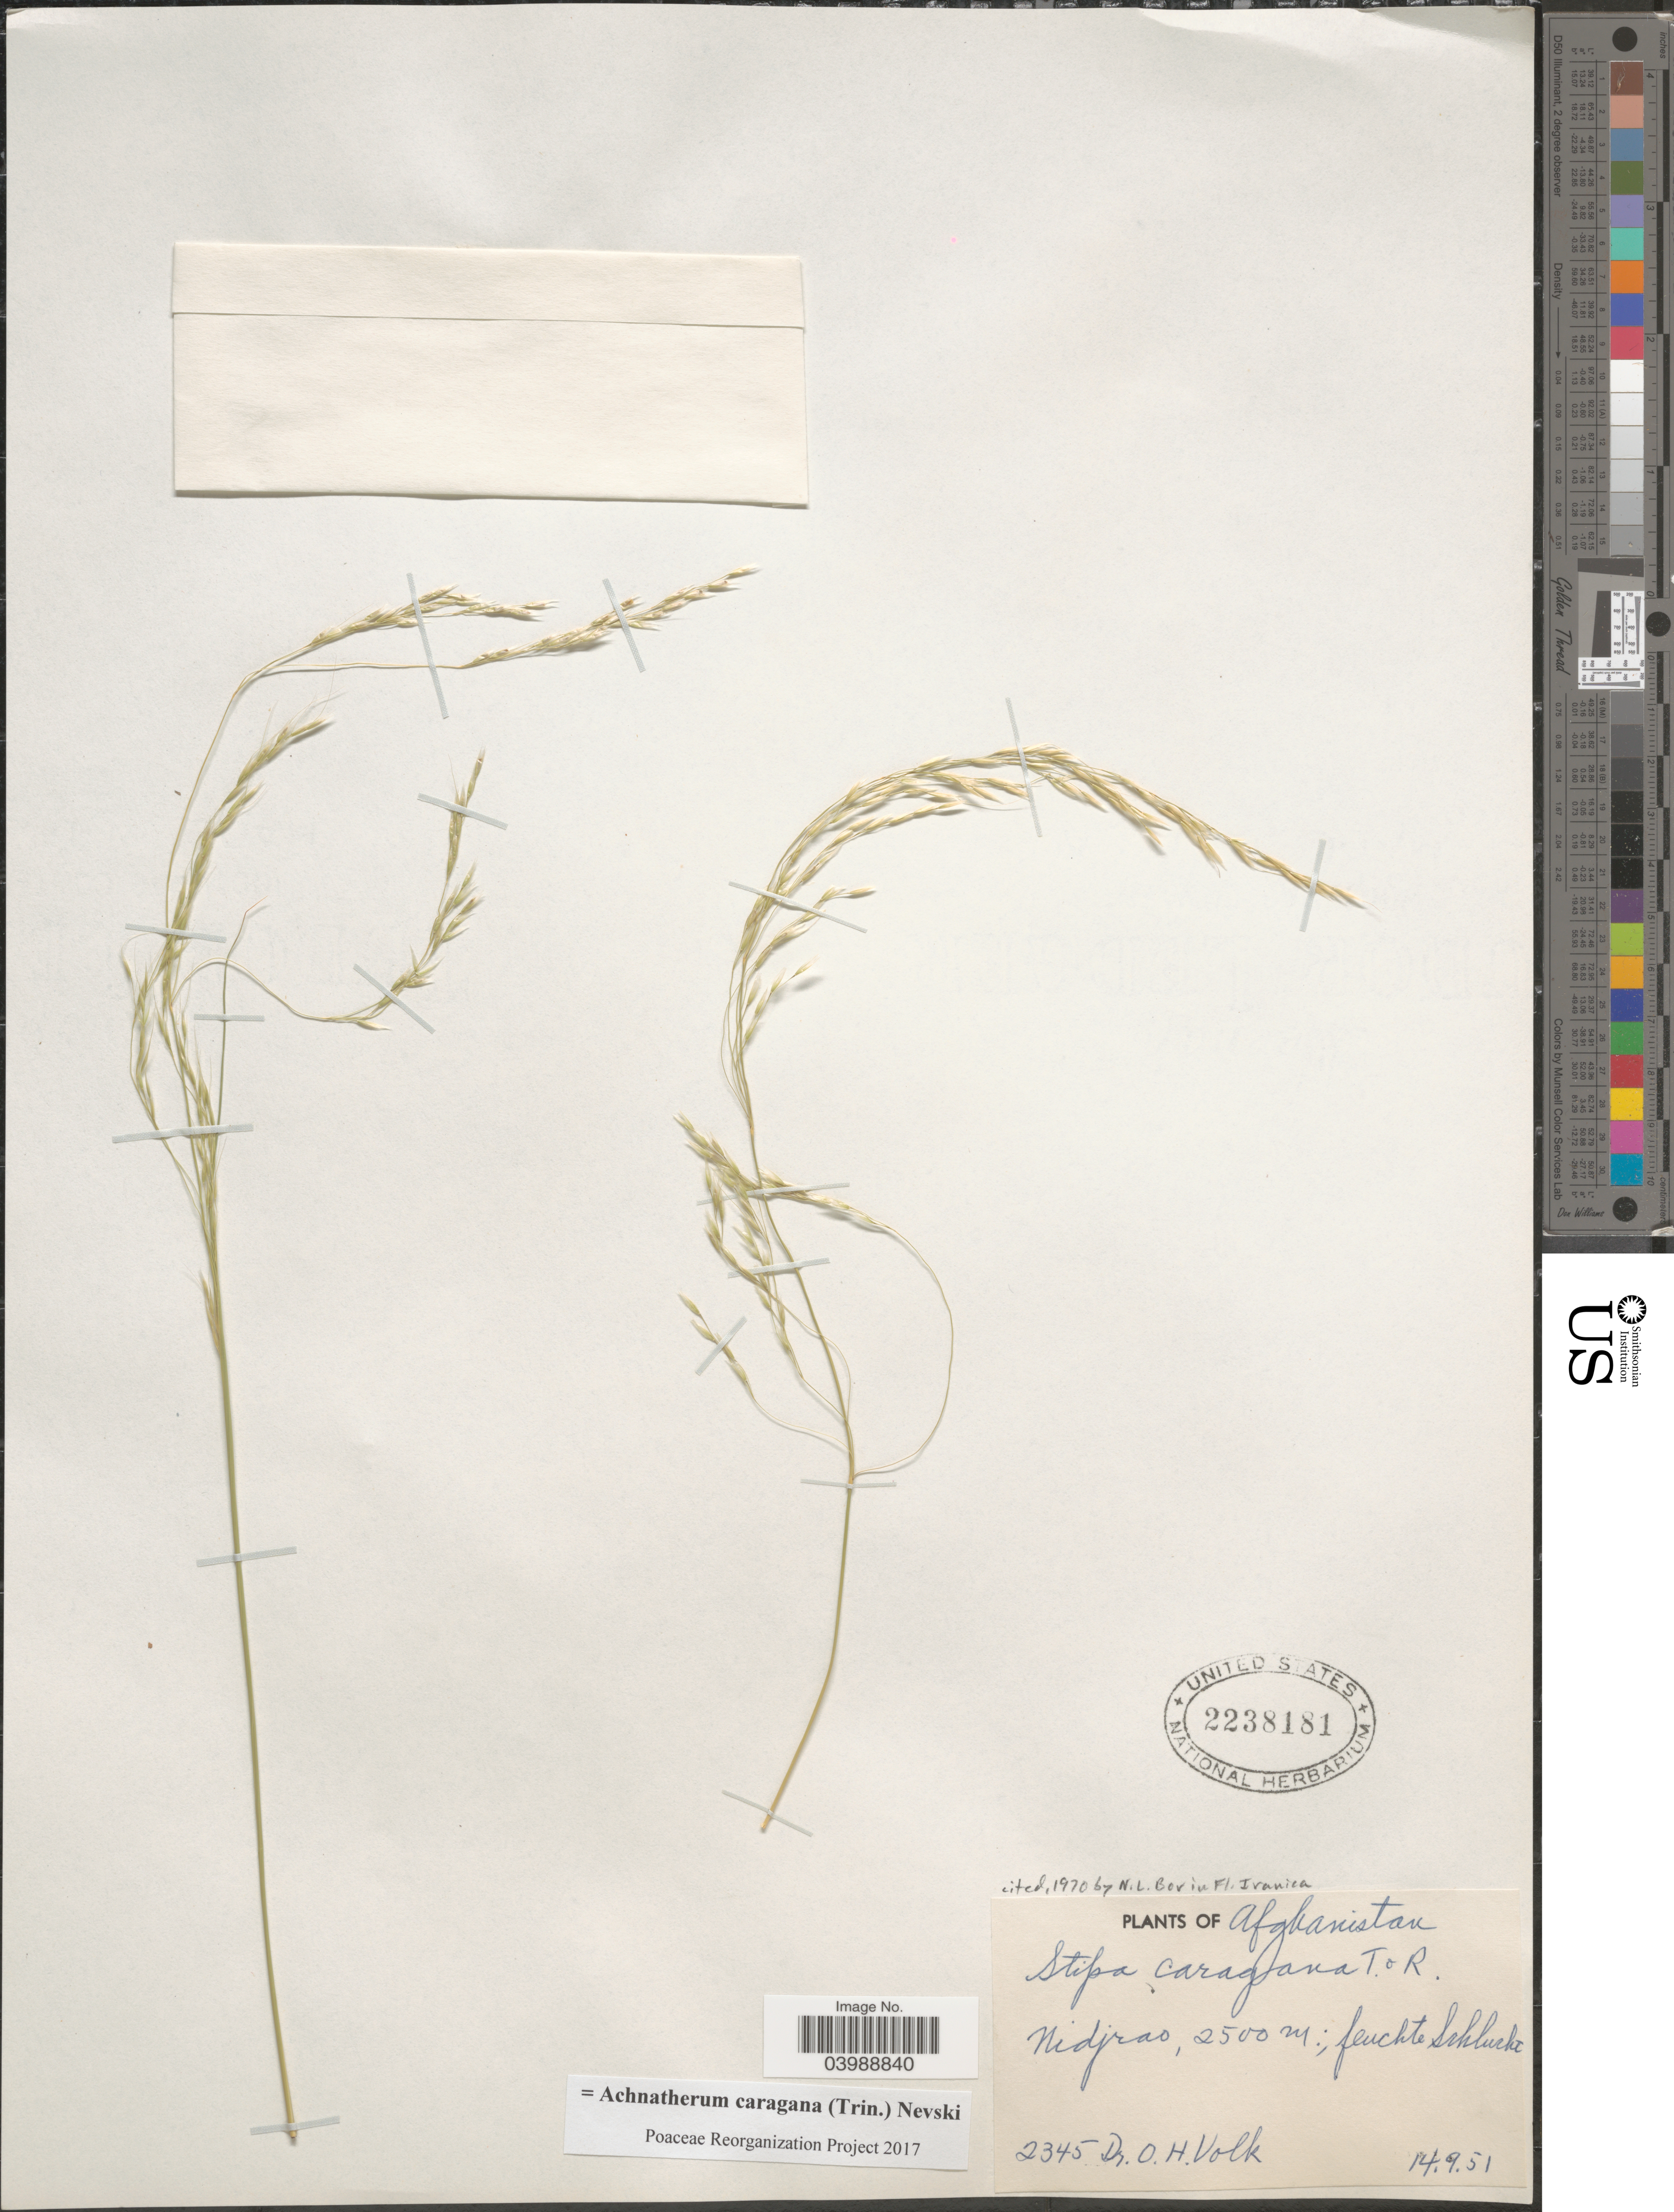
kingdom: Plantae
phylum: Tracheophyta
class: Liliopsida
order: Poales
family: Poaceae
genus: Achnatherum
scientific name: Achnatherum caragana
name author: (Trin.) Nevski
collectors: O. Volk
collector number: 2345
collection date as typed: Transcribed d/m/y: 14/9/51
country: Afghanistan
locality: Nidjrao, feuchte Schlucht.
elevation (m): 2500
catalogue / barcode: US 2238181